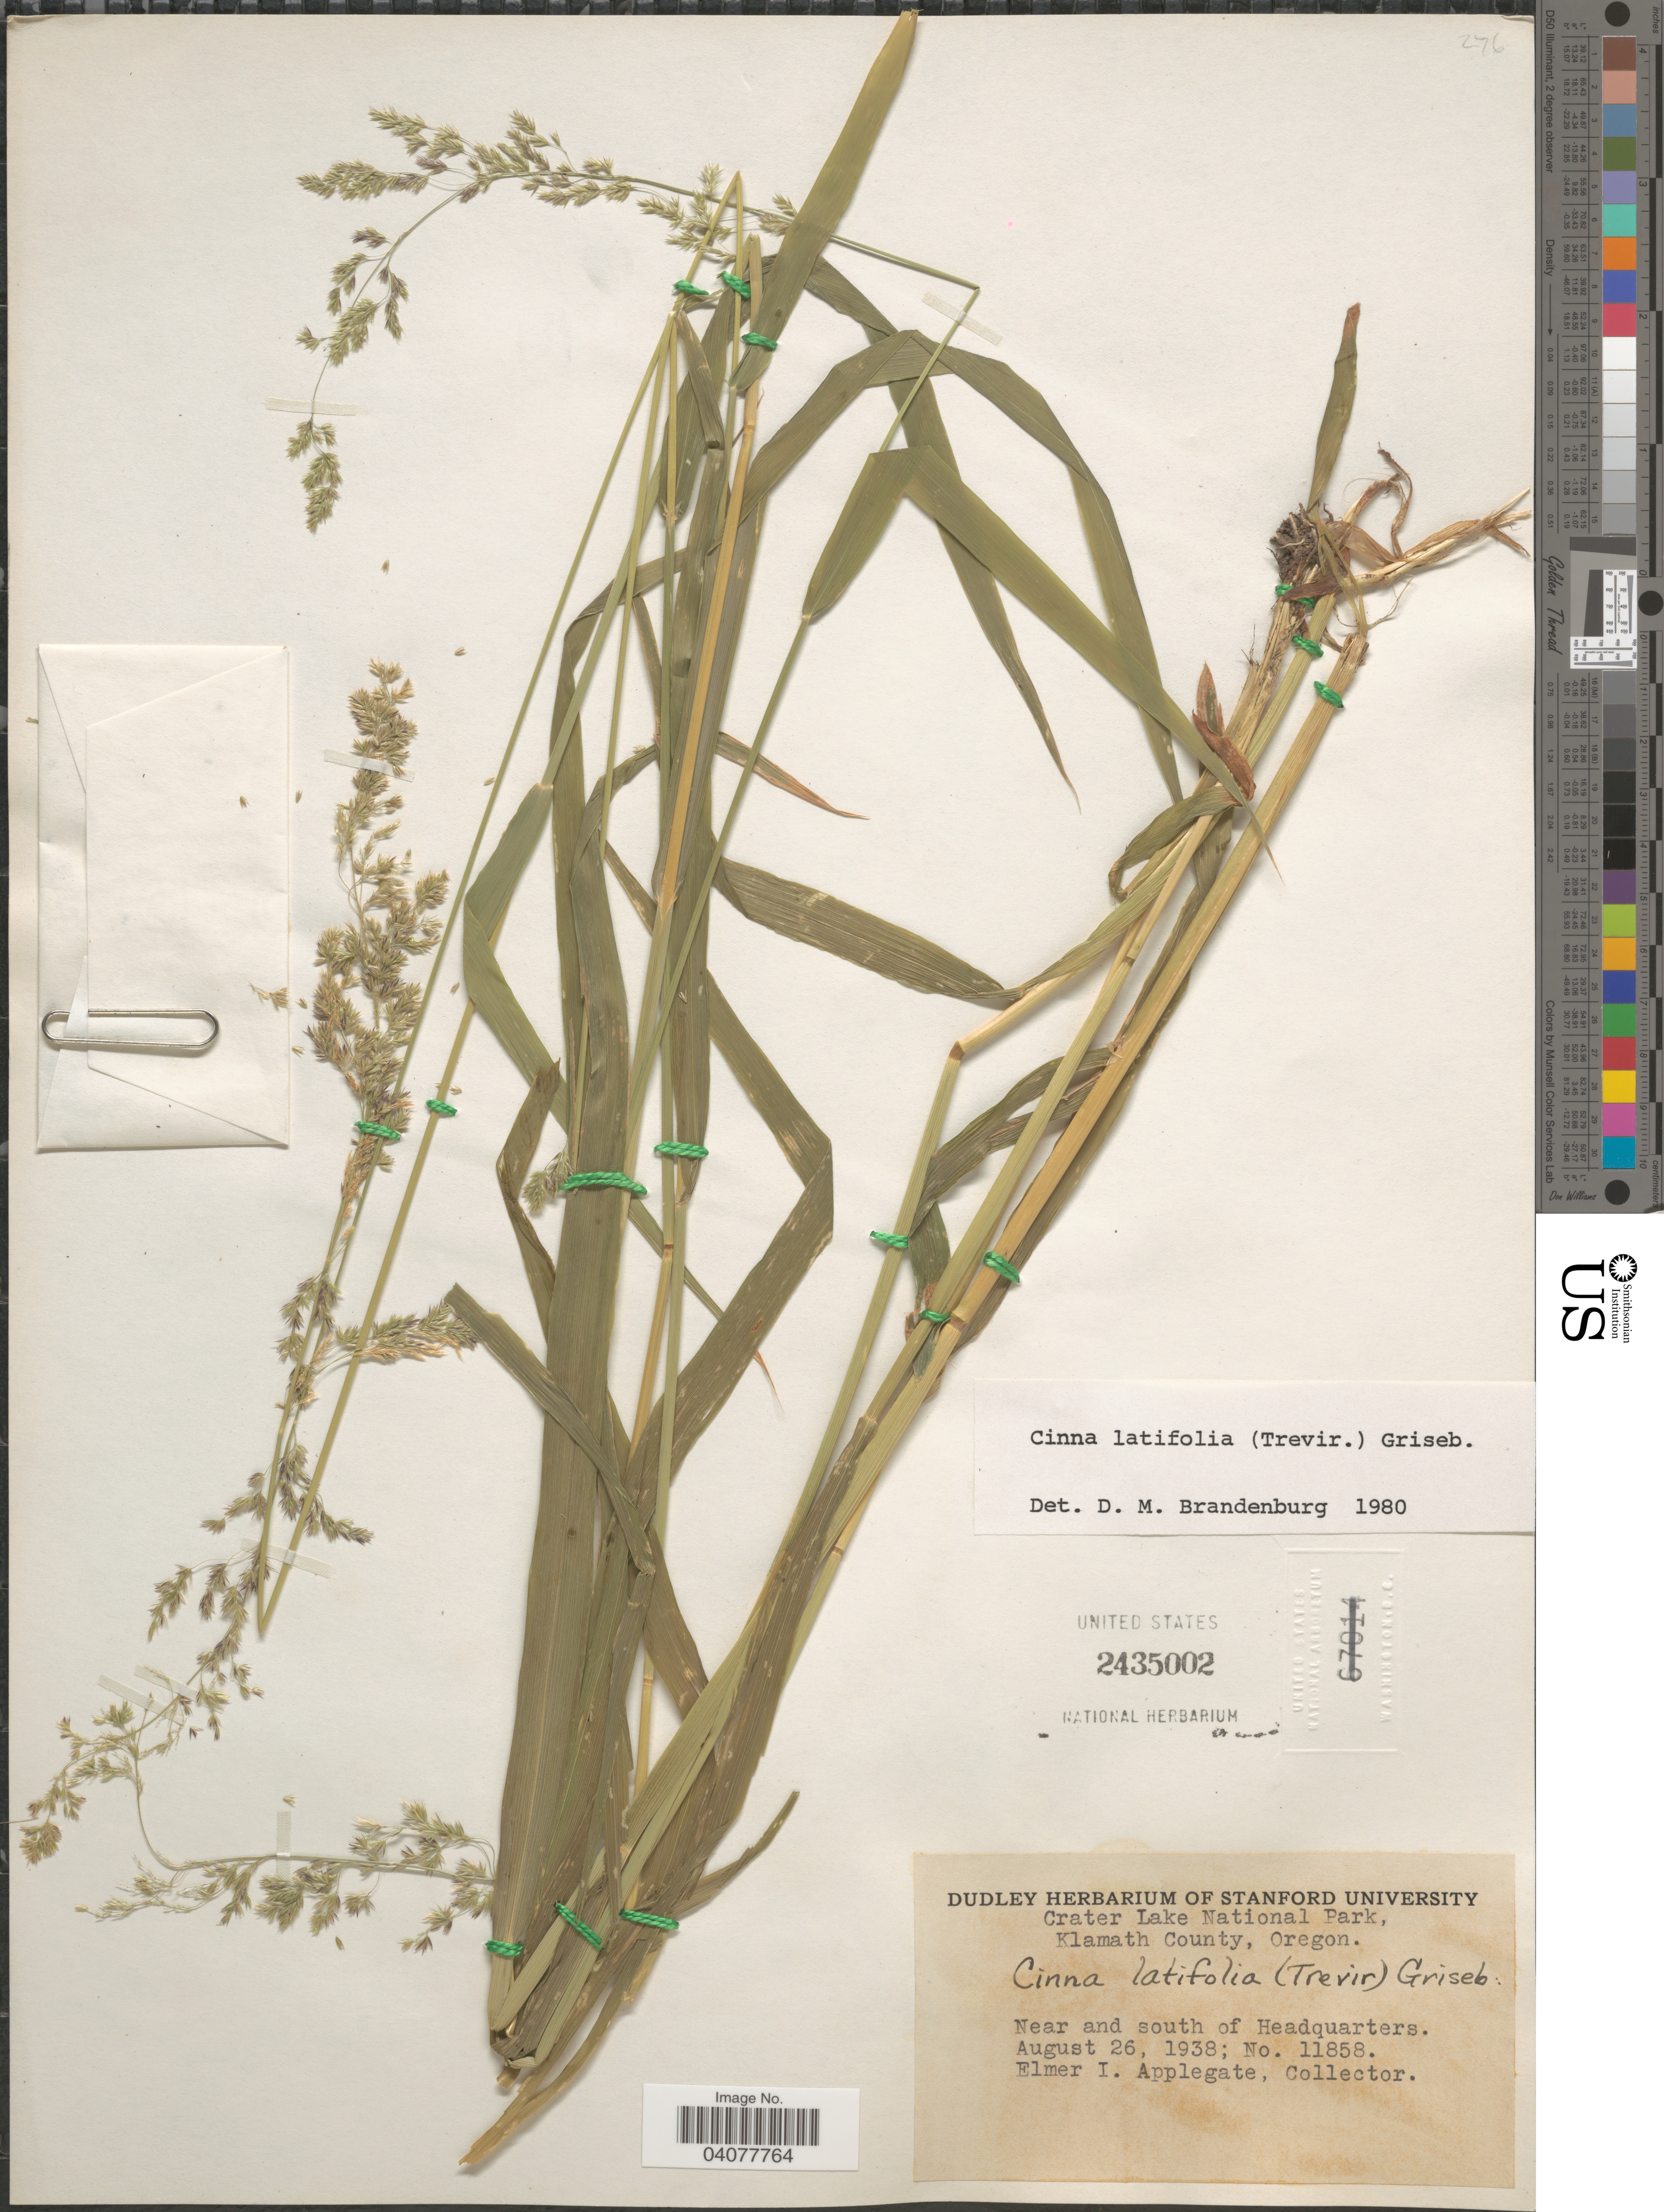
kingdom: Plantae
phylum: Tracheophyta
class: Liliopsida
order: Poales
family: Poaceae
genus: Cinna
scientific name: Cinna latifolia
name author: (Trevir. ex Goeppert) Griseb.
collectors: E. I. Applegate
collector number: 11858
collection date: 1938-08-26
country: United States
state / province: Oregon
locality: Crater Lake National Park, Klamath County. Near and south of Headquarters.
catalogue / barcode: US 2435002